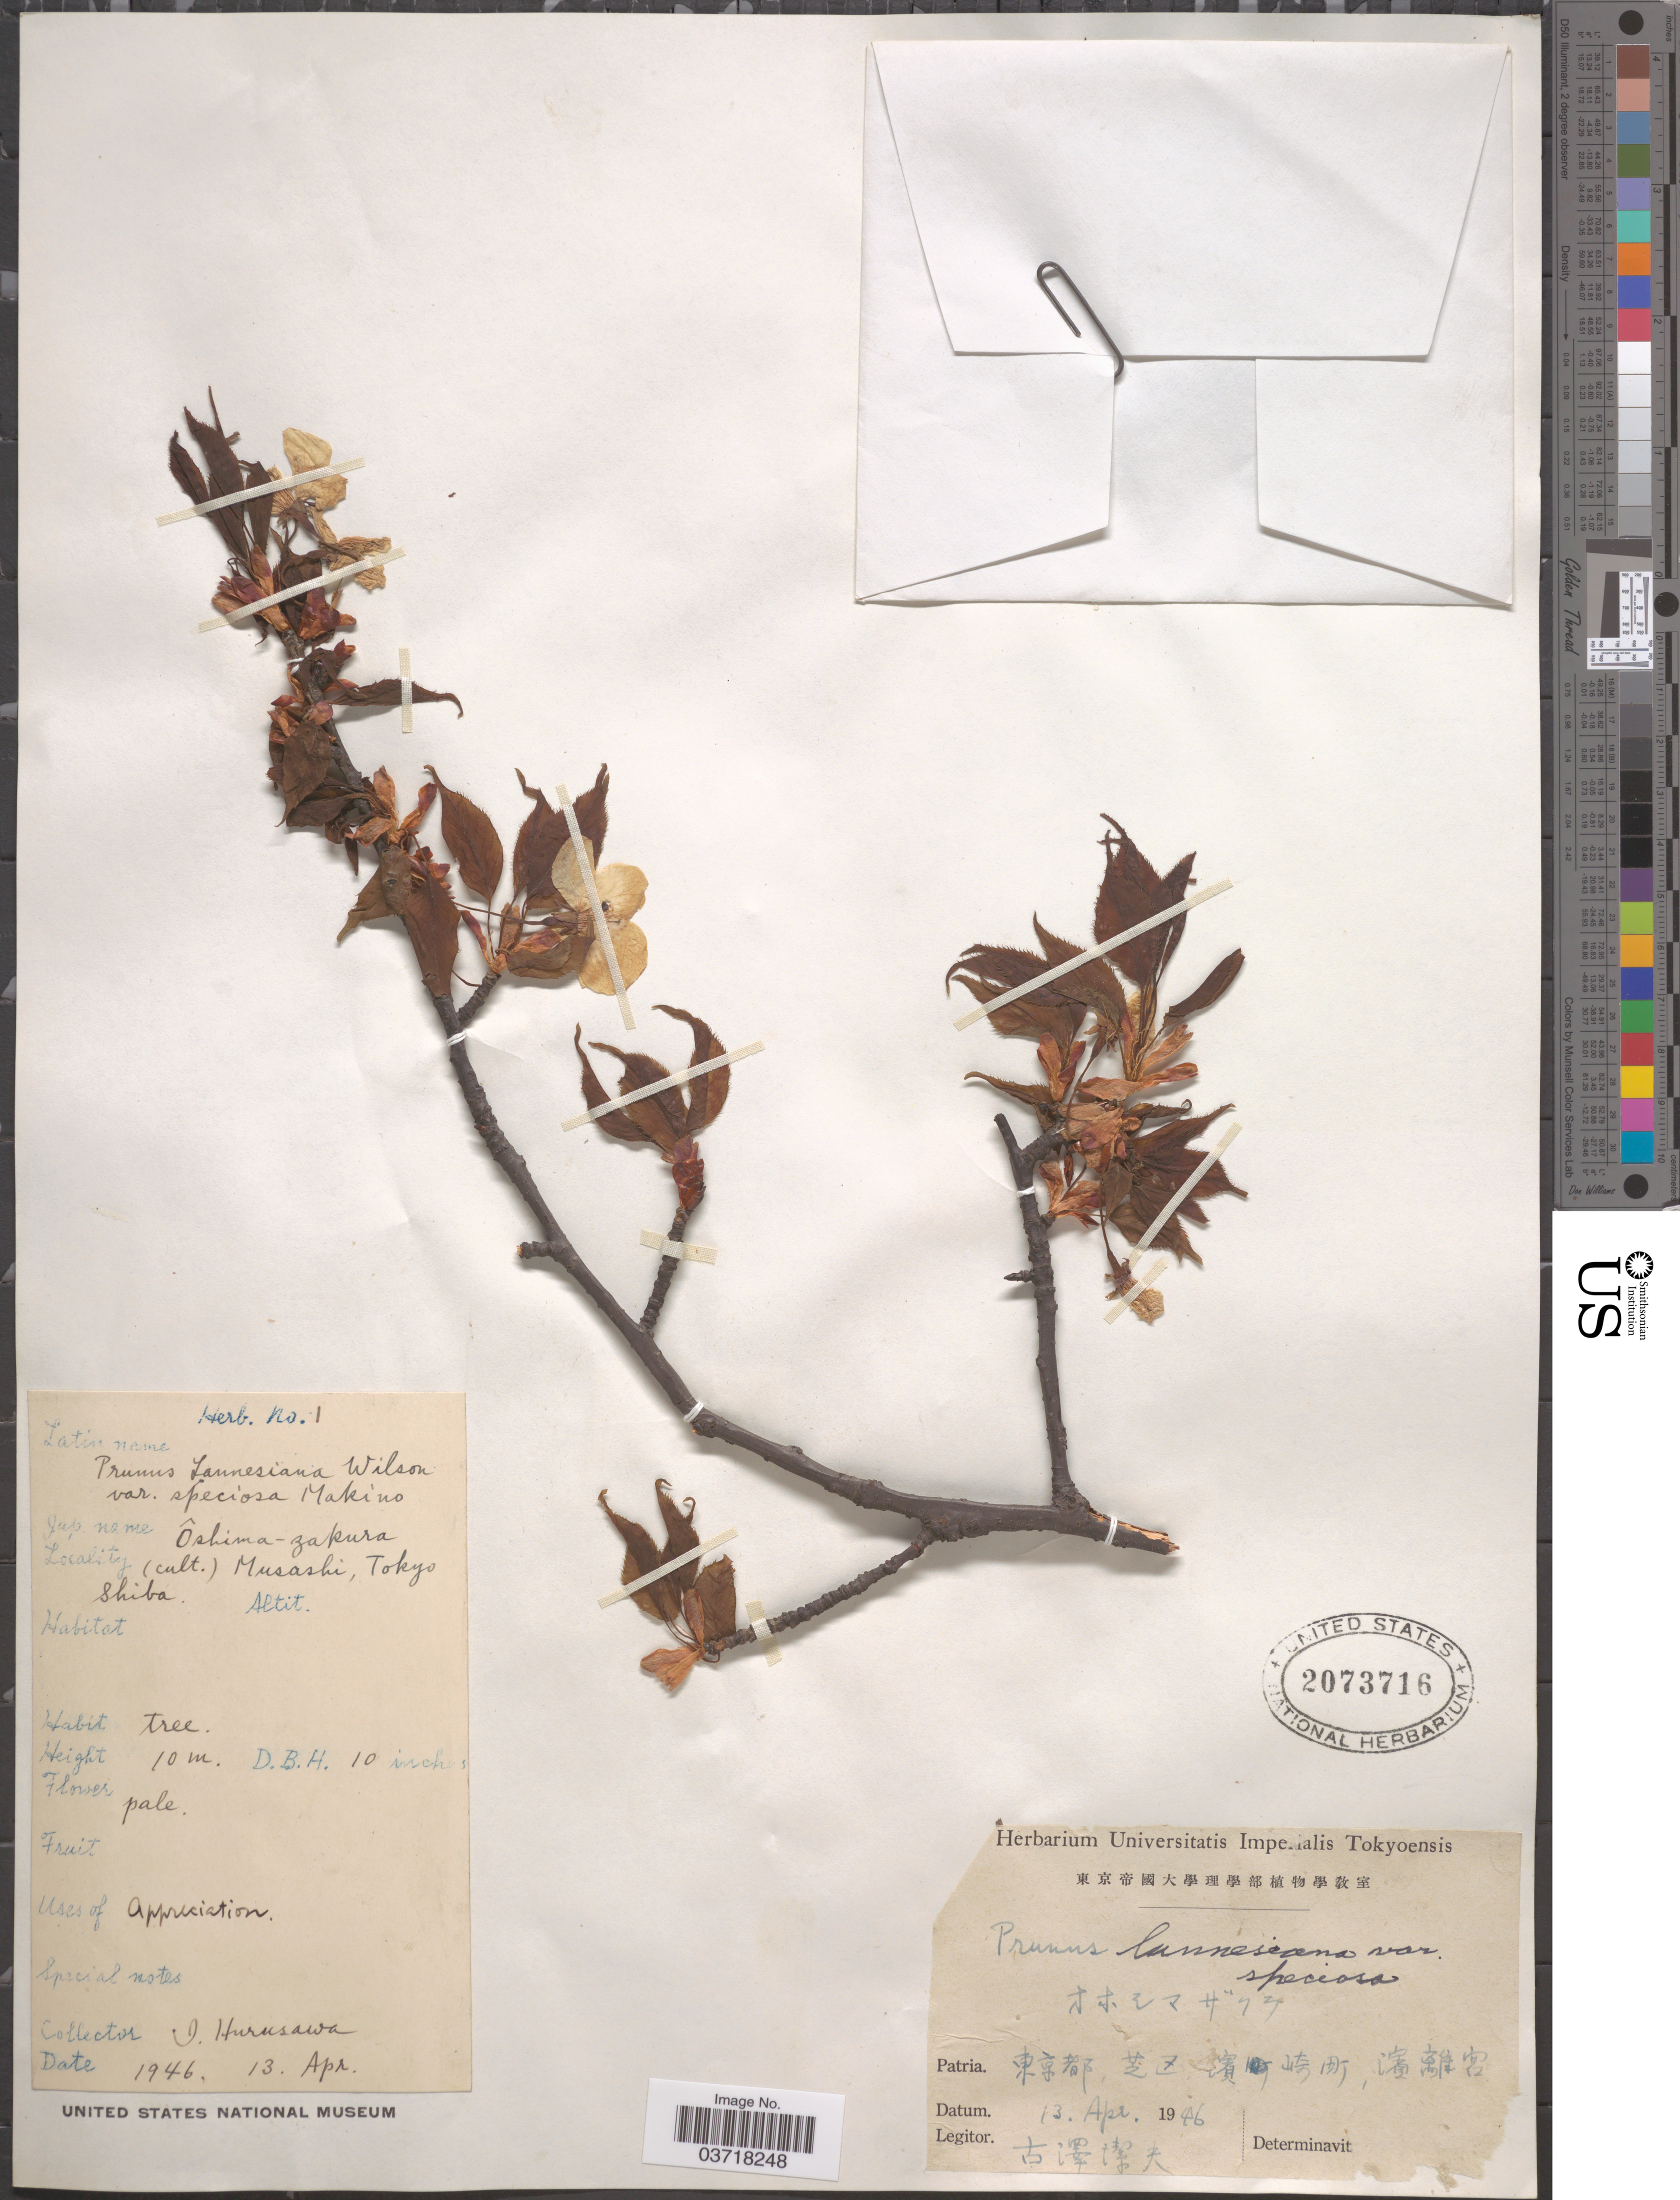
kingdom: Plantae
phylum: Tracheophyta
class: Magnoliopsida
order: Rosales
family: Rosaceae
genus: Prunus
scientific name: Prunus serrulata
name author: Lindl.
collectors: I. Hurusawa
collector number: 1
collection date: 1946-04-13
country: Japan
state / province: Tokyo, Federal City of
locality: Musashi, Tokyo Shiba. X.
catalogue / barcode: US 2073716